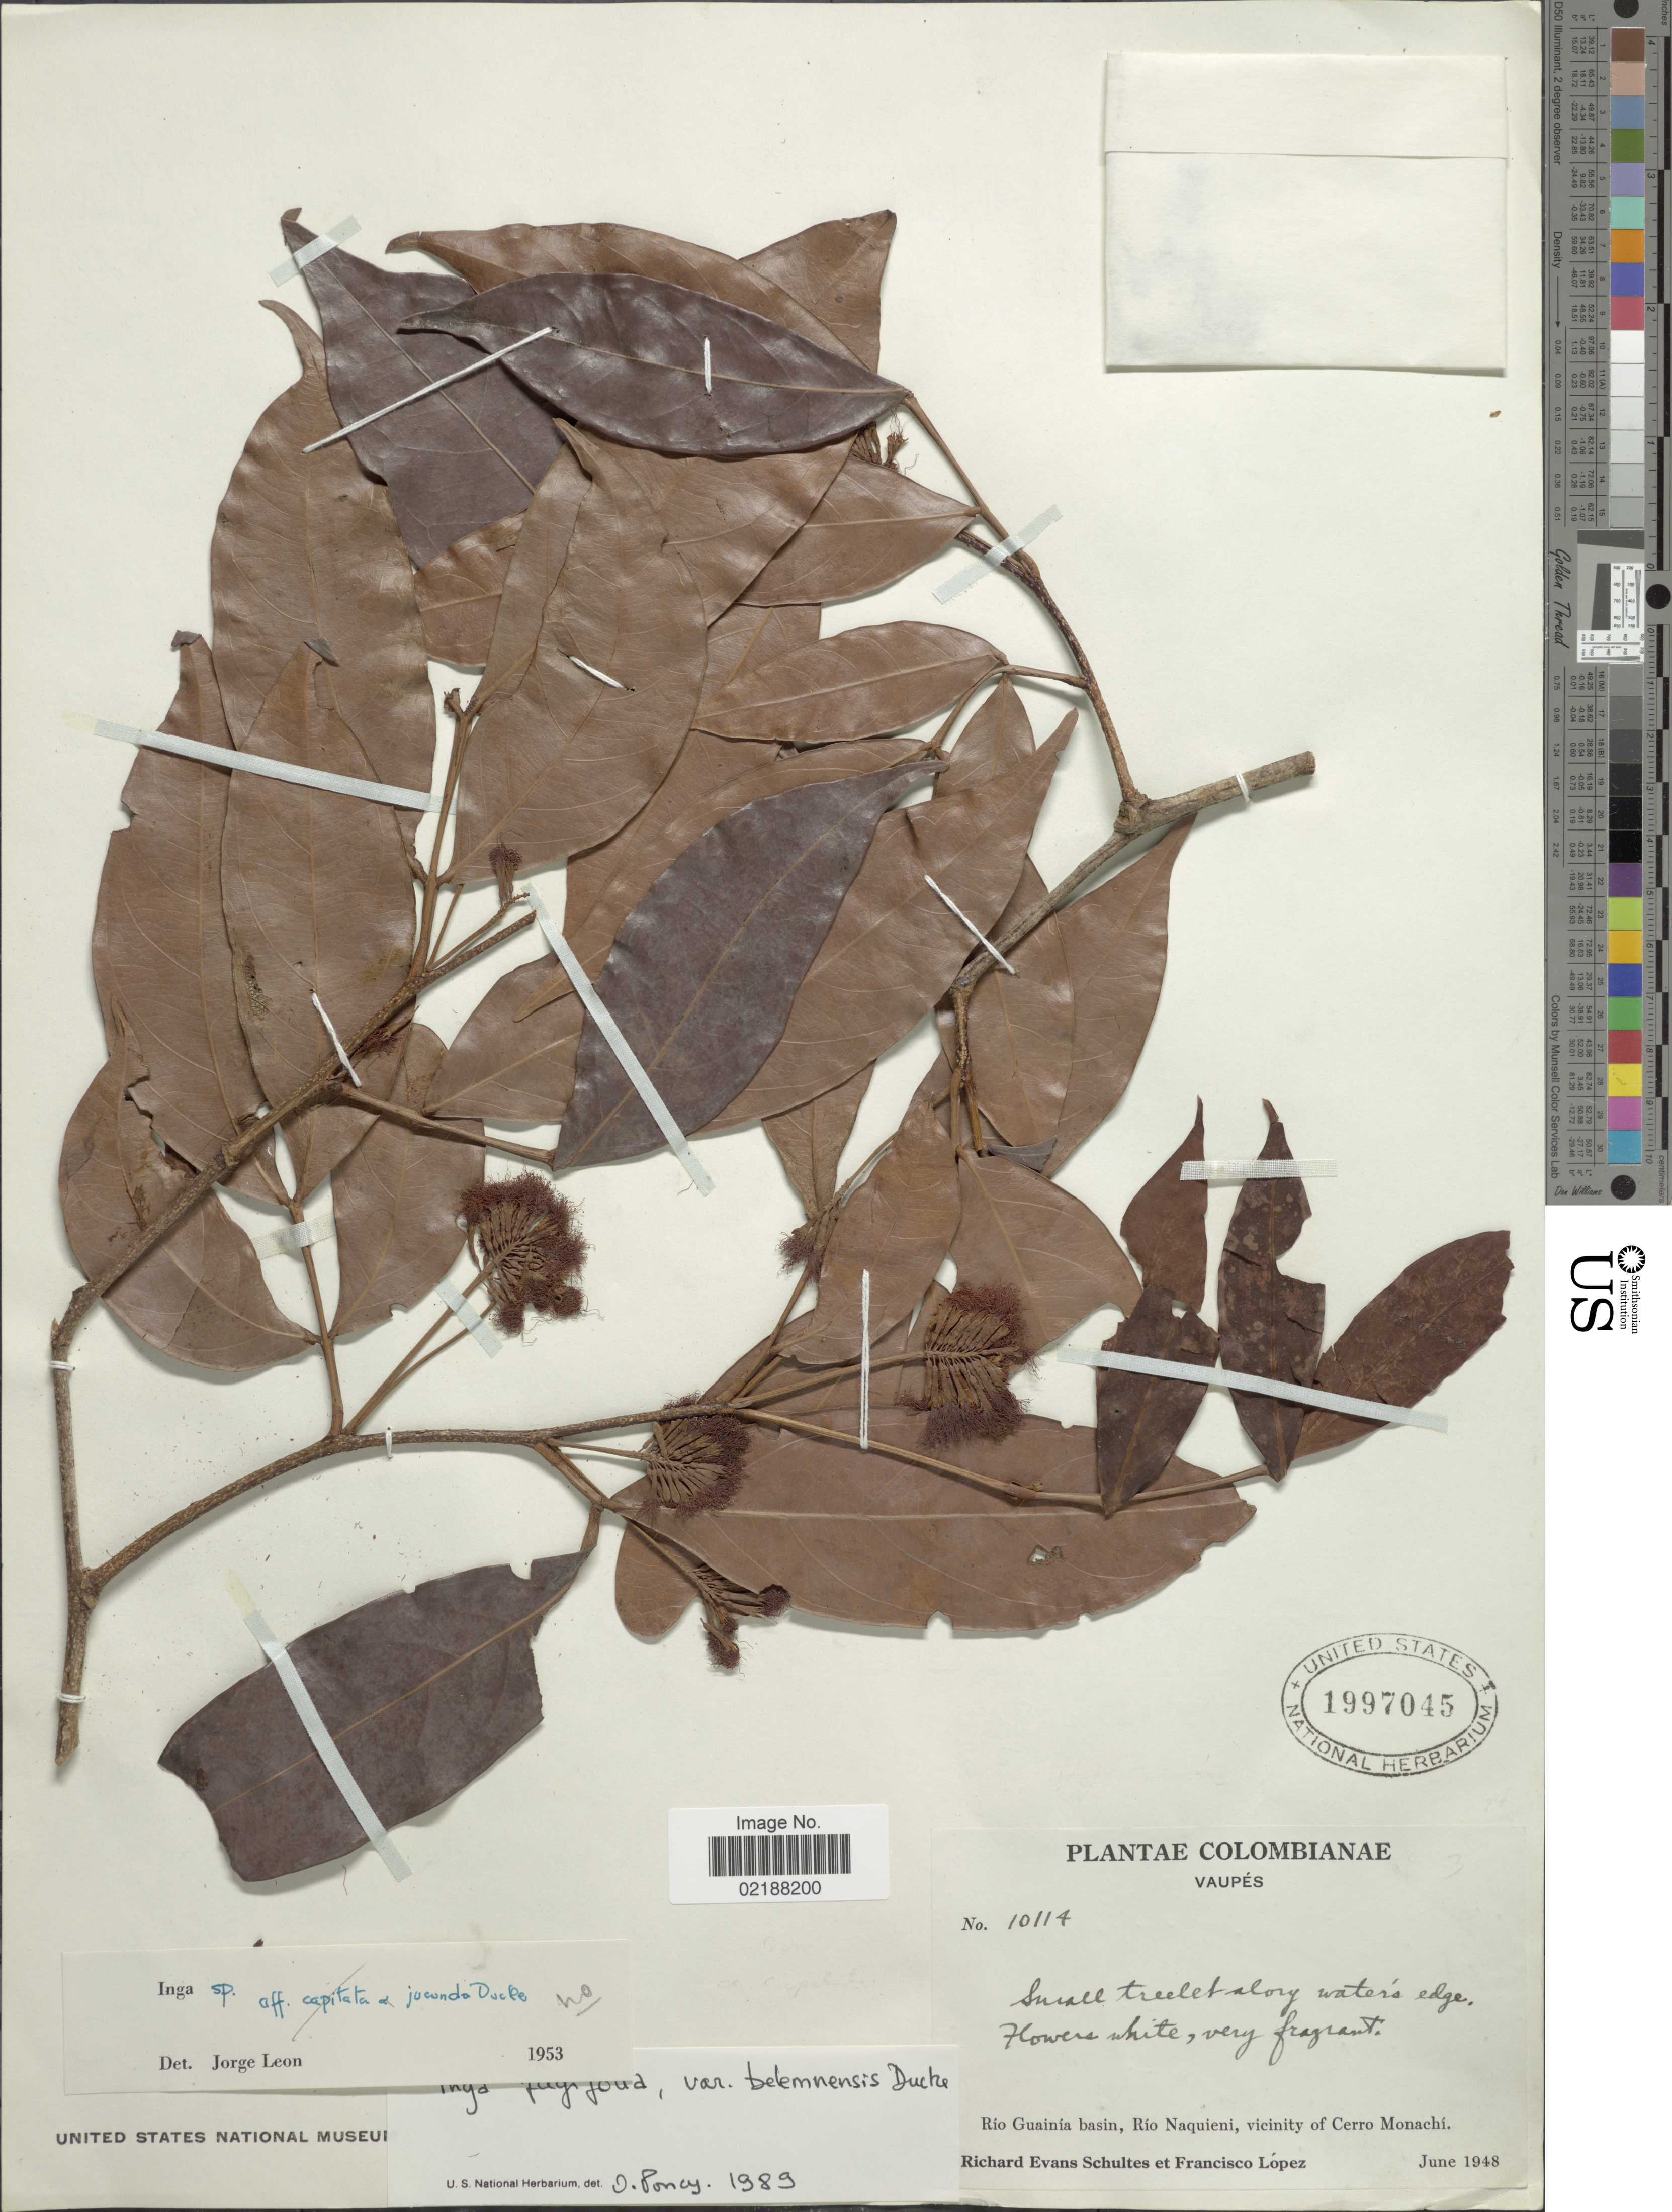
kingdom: Plantae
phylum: Tracheophyta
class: Magnoliopsida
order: Fabales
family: Fabaceae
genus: Inga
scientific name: Inga laurina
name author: (Sw.) Willd.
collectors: R. E. Schultes & F. Lopéz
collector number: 10114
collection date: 1948-06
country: Colombia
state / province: Vaupés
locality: Río Guainía basin, Río Naquieni, vicinity of Cerro Monachí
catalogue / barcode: US 1997045